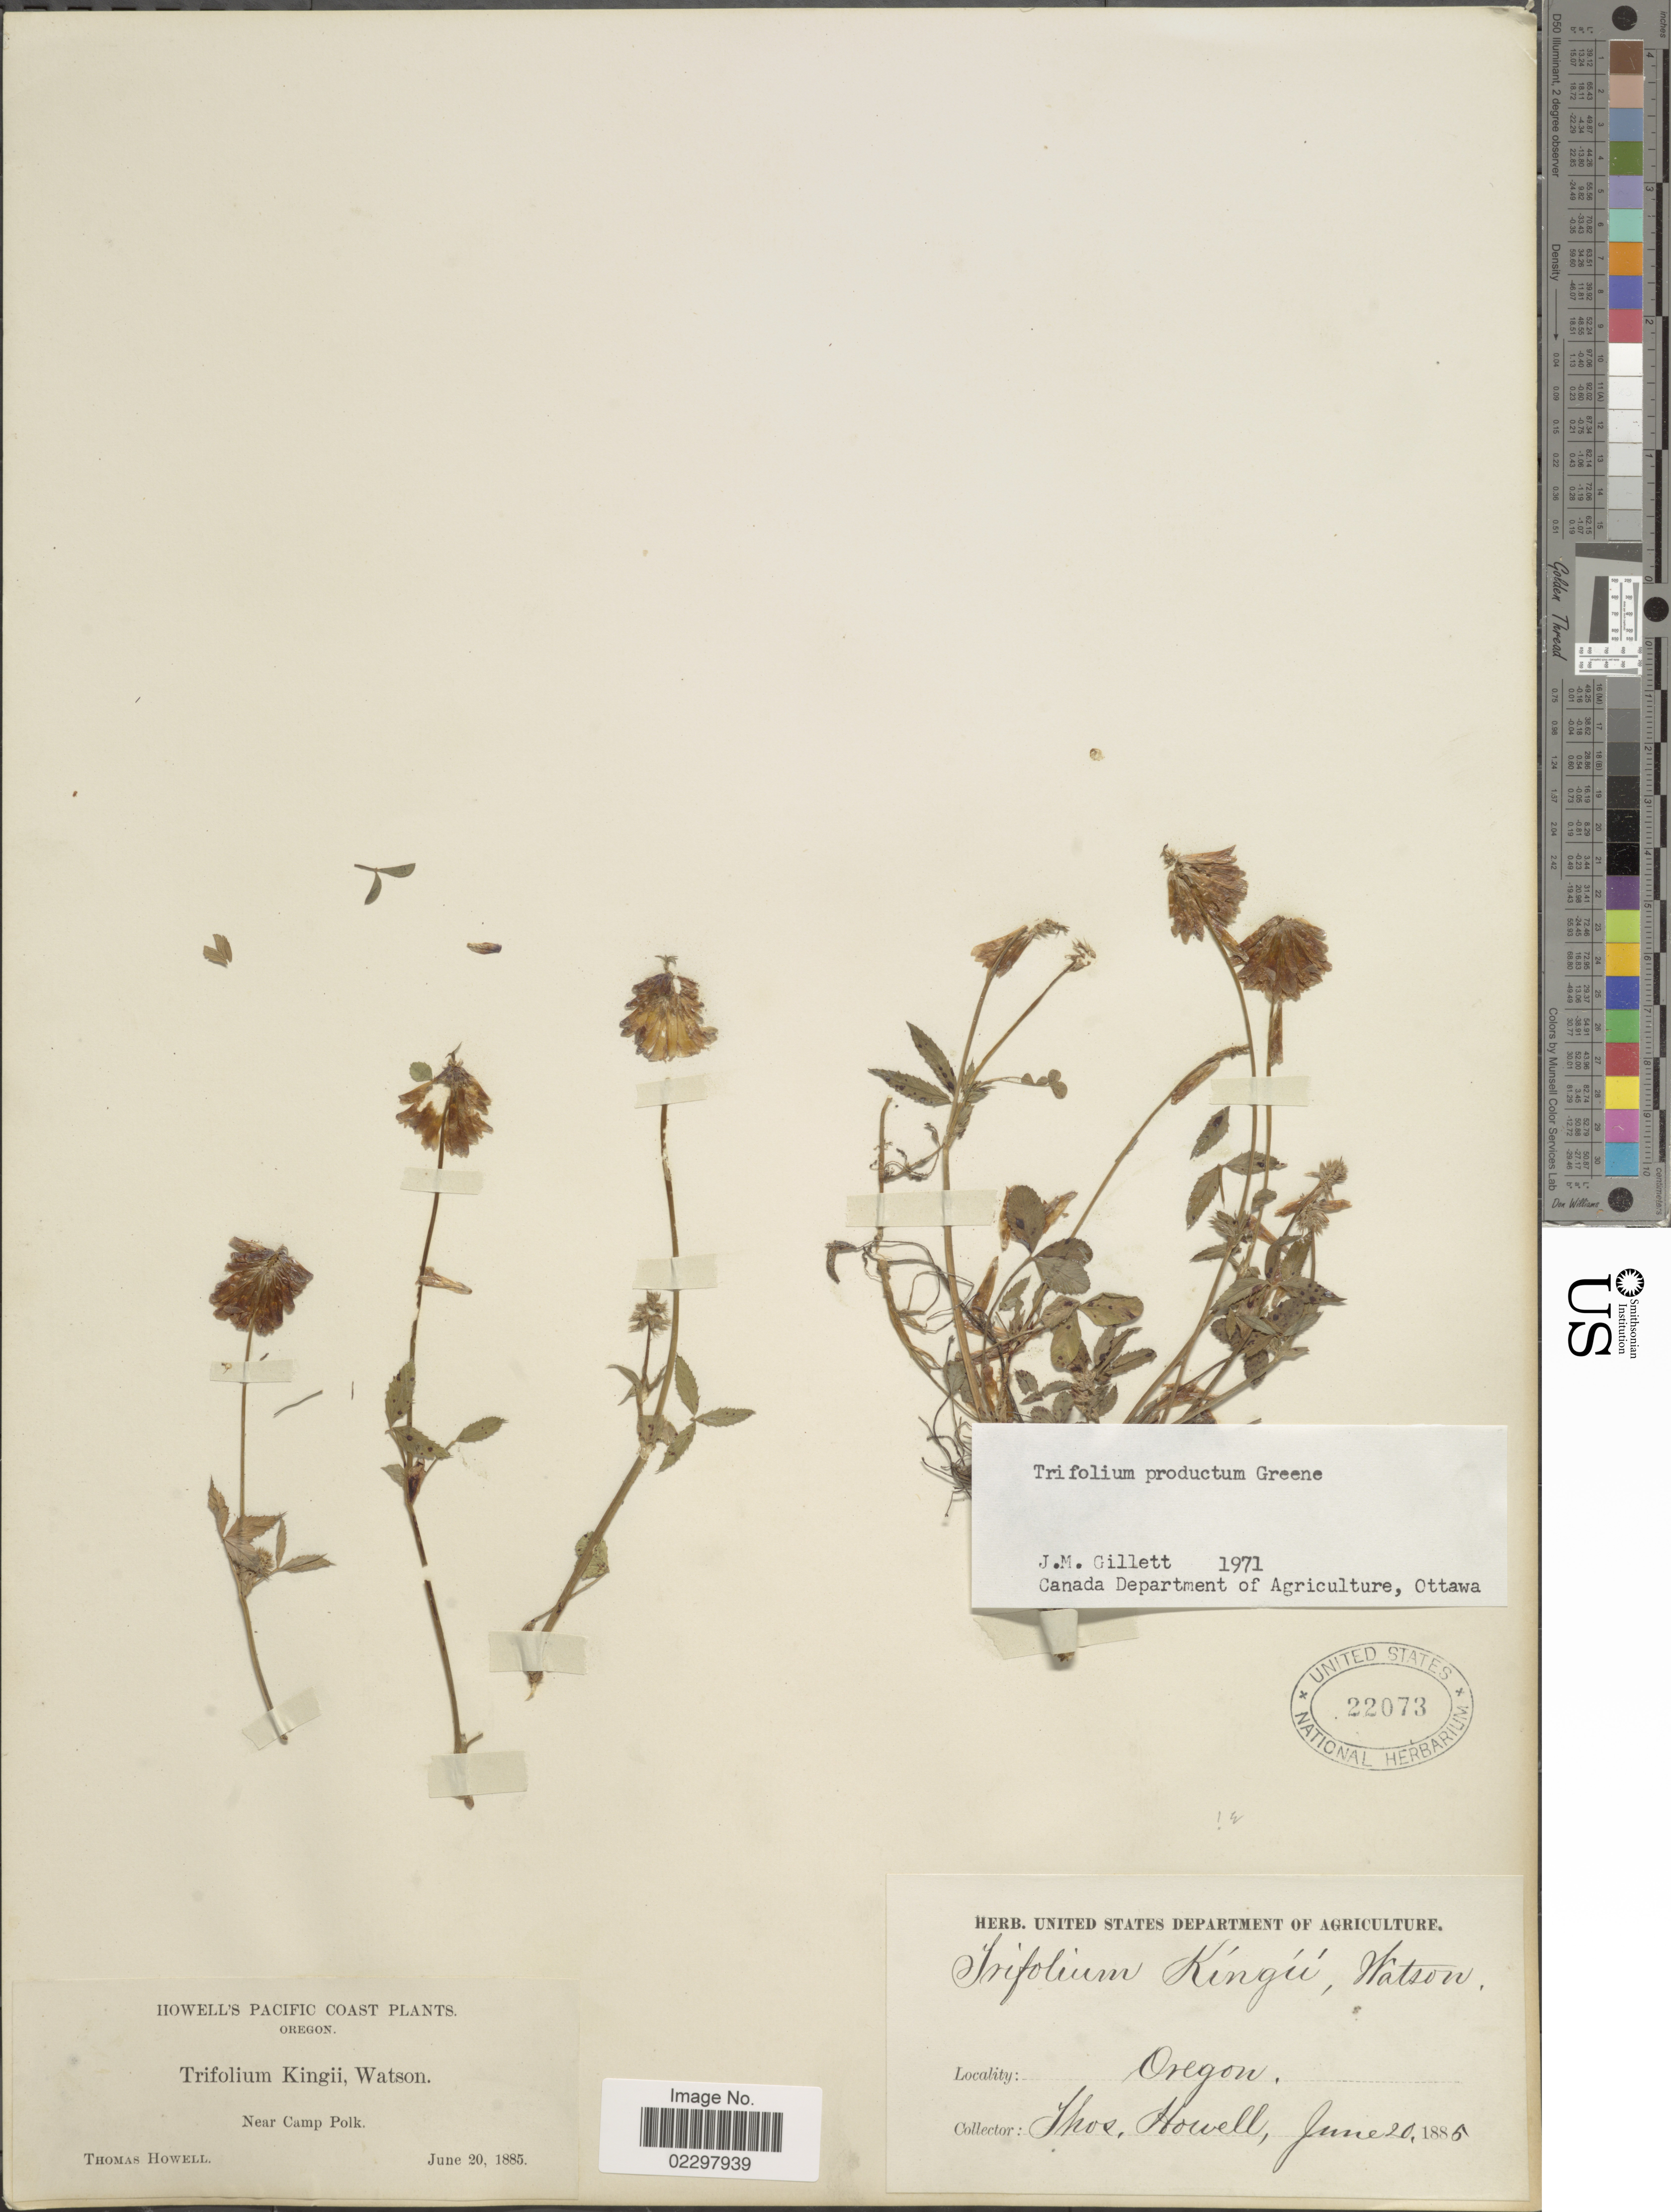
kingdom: Plantae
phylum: Tracheophyta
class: Magnoliopsida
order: Fabales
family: Fabaceae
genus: Trifolium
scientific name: Trifolium productum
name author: Greene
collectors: T. Howell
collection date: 1885-06-20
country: United States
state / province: Oregon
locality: Pacific Coast, Near Camp Polk.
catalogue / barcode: US 22073